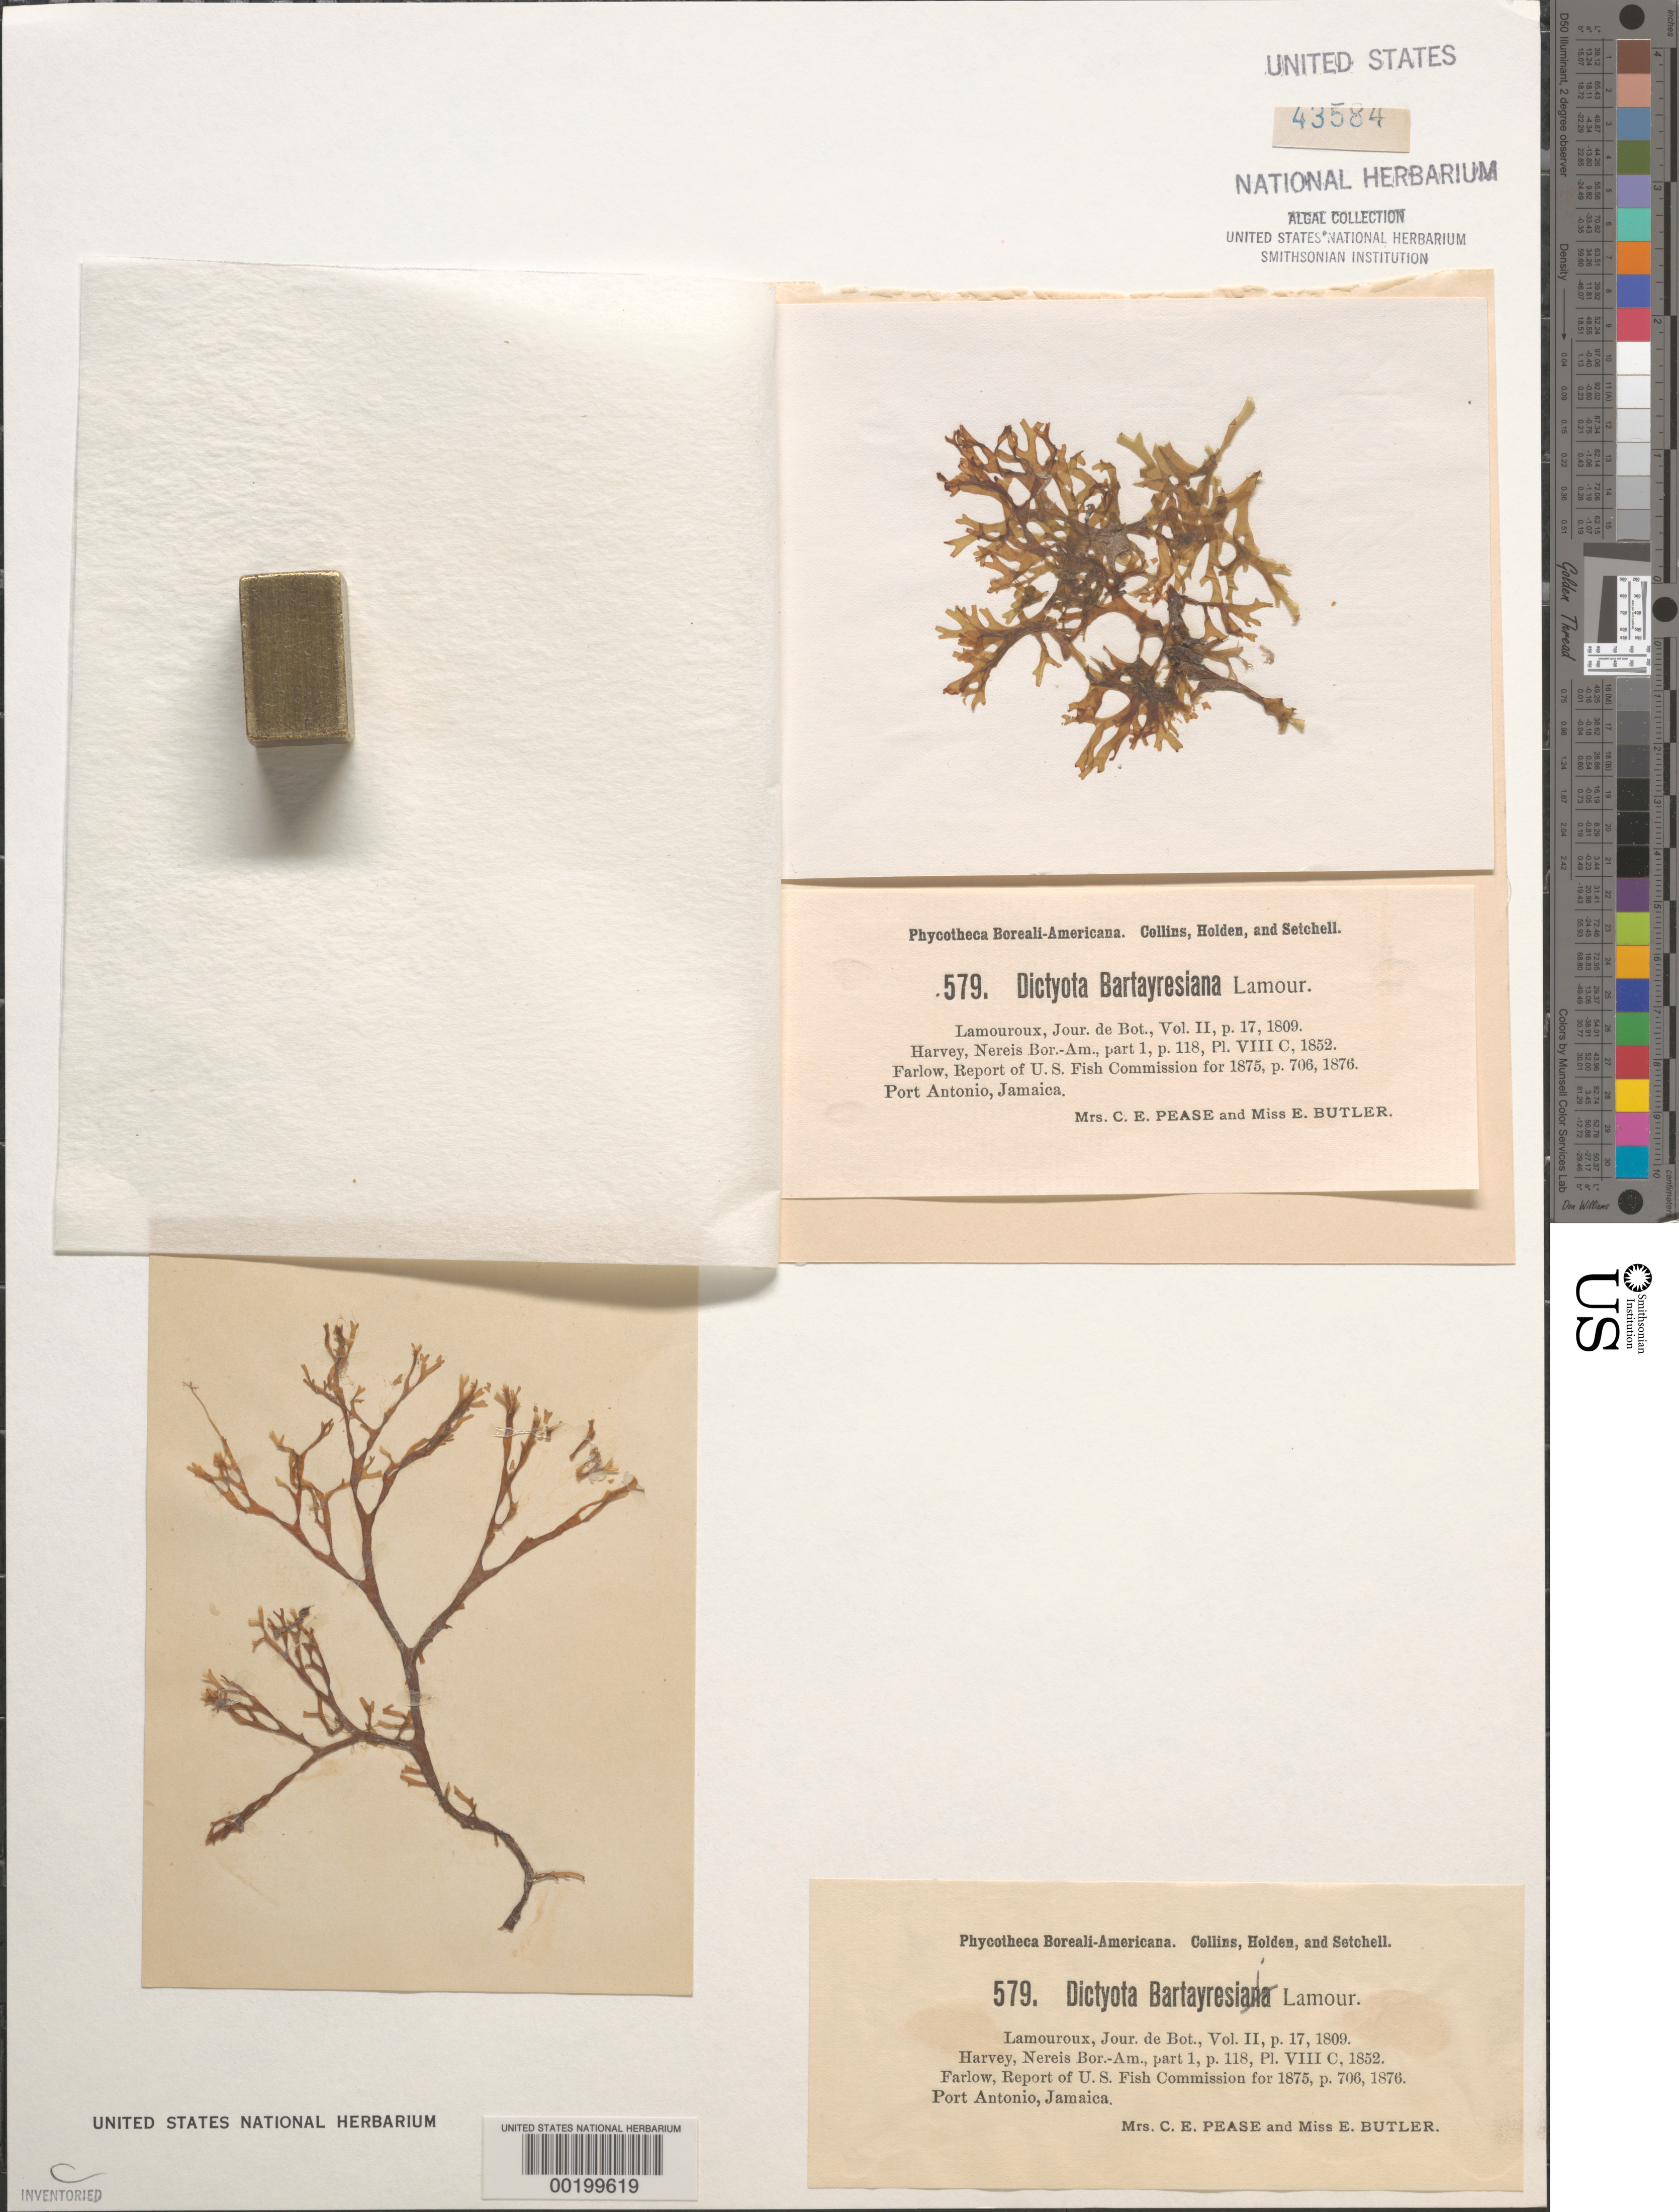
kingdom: Chromista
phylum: Ochrophyta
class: Phaeophyceae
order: Dictyotales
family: Dictyotaceae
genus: Dictyota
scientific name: Dictyota bartayresiana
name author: J.V.Lamouroux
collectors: C. Pease & E. Butler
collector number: PB-A 579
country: Jamaica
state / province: Portland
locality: Port Antonio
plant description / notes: Collins, Holden & Setchell, Phycotheca Boreali-Americana, as Dictyota bartayresiana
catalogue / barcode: US 43584